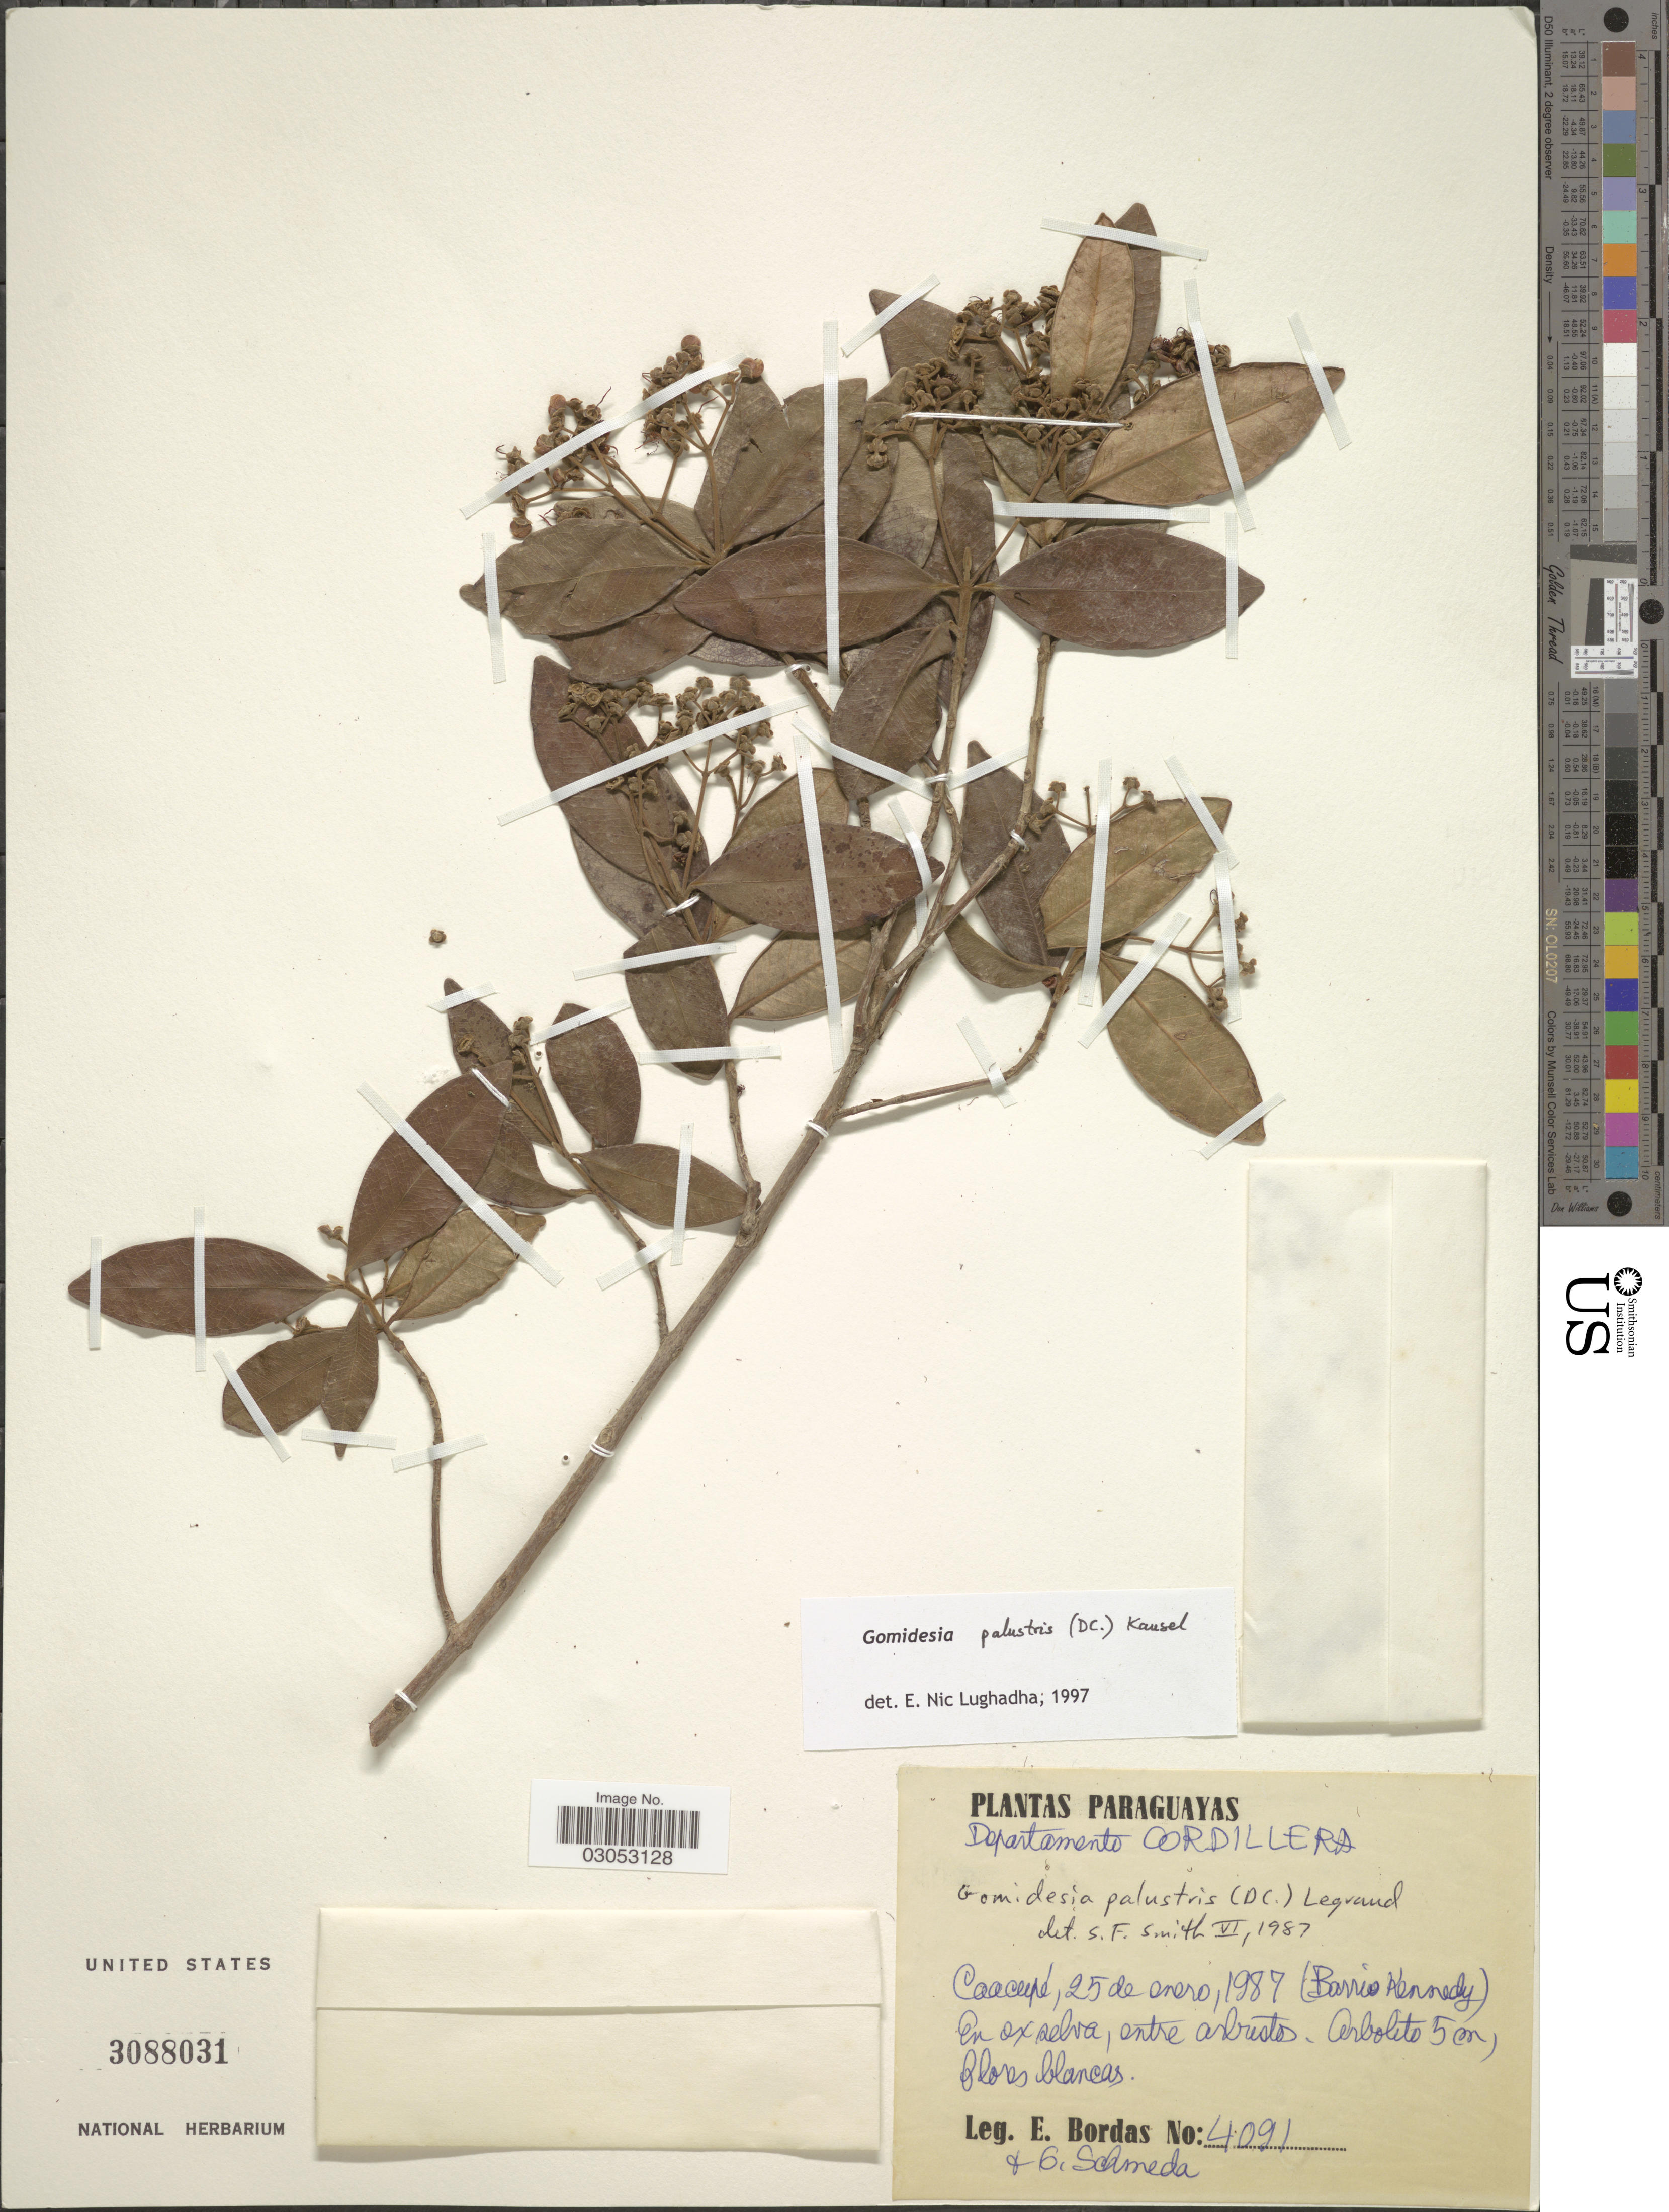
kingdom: Plantae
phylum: Tracheophyta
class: Magnoliopsida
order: Myrtales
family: Myrtaceae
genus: Myrcia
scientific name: Myrcia palustris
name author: DC.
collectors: E. Bordas & G. Schmeda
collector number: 4091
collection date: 1987-01-25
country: Paraguay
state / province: Cordillera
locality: Departamento Cordillera, Caacupé (Barrio Kennedy).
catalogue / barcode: US 3088031